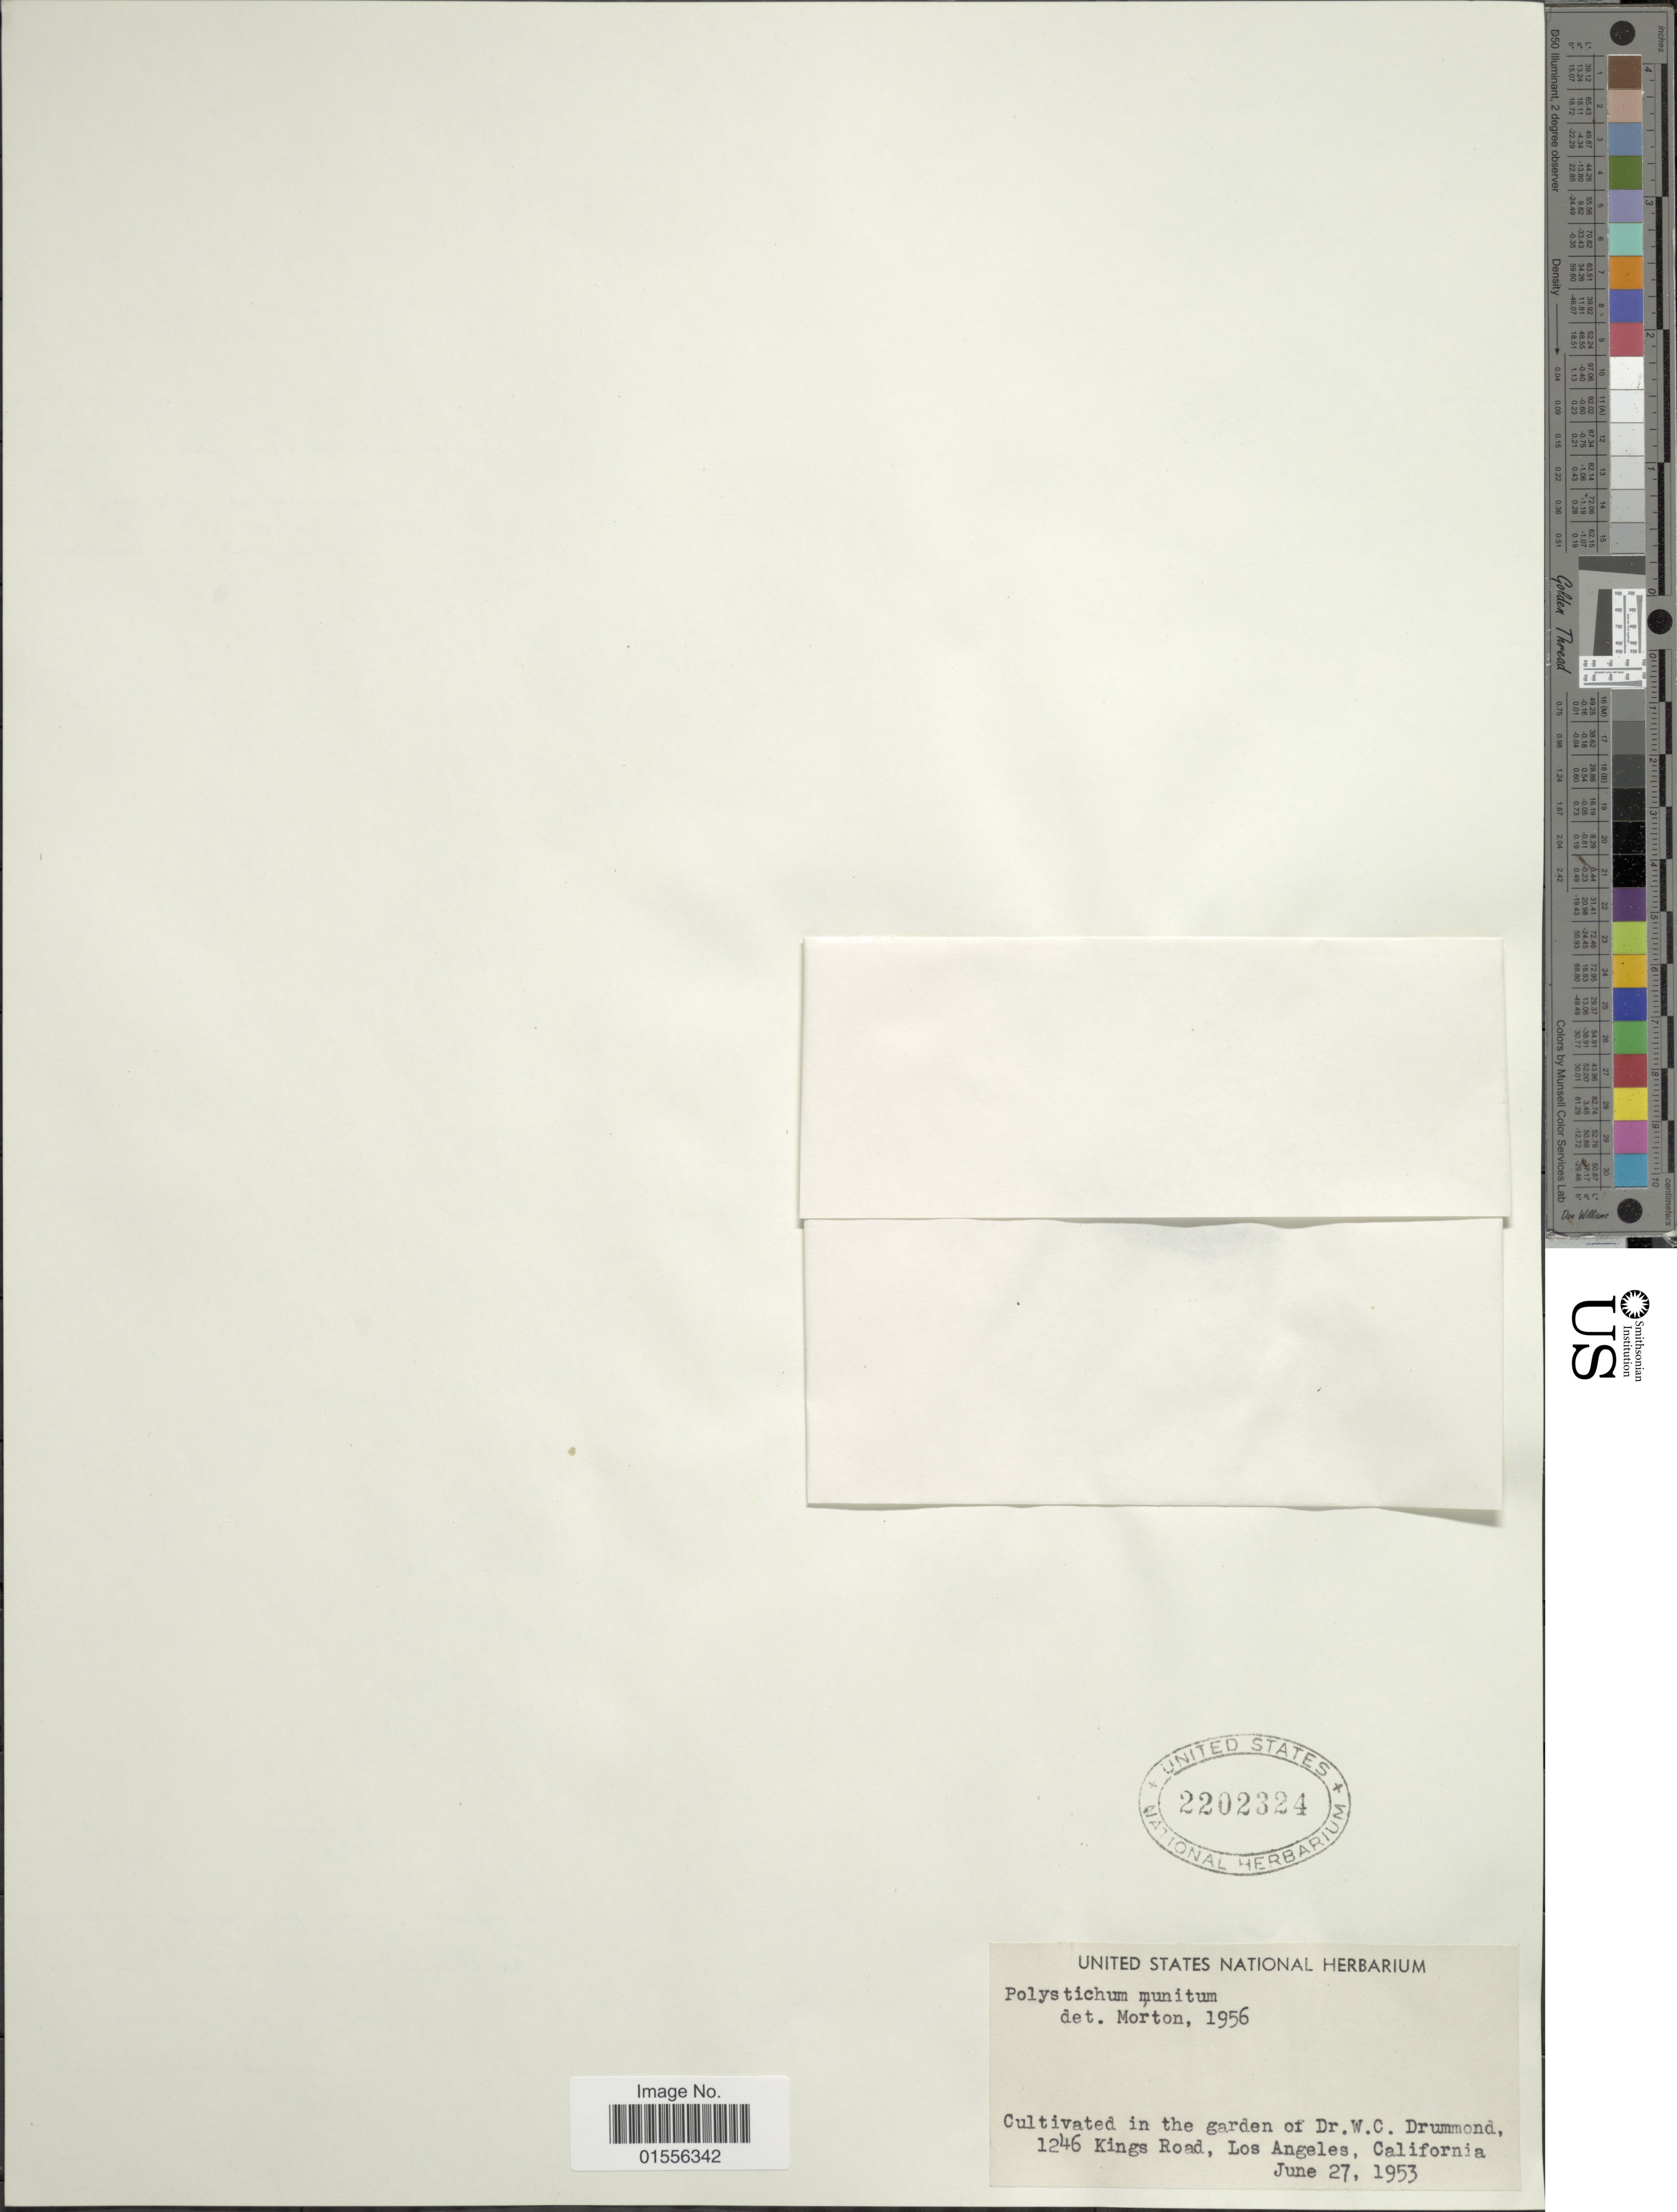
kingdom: Plantae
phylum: Tracheophyta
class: Polypodiopsida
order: Polypodiales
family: Dryopteridaceae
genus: Polystichum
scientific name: Polystichum munitum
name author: (Kaulf.) C. Presl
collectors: W. Drummond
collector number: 1246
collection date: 1953-06-27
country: United States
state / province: California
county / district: Los Angeles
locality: In the garden of Kings Road, Los Angeles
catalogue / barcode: US 2202324